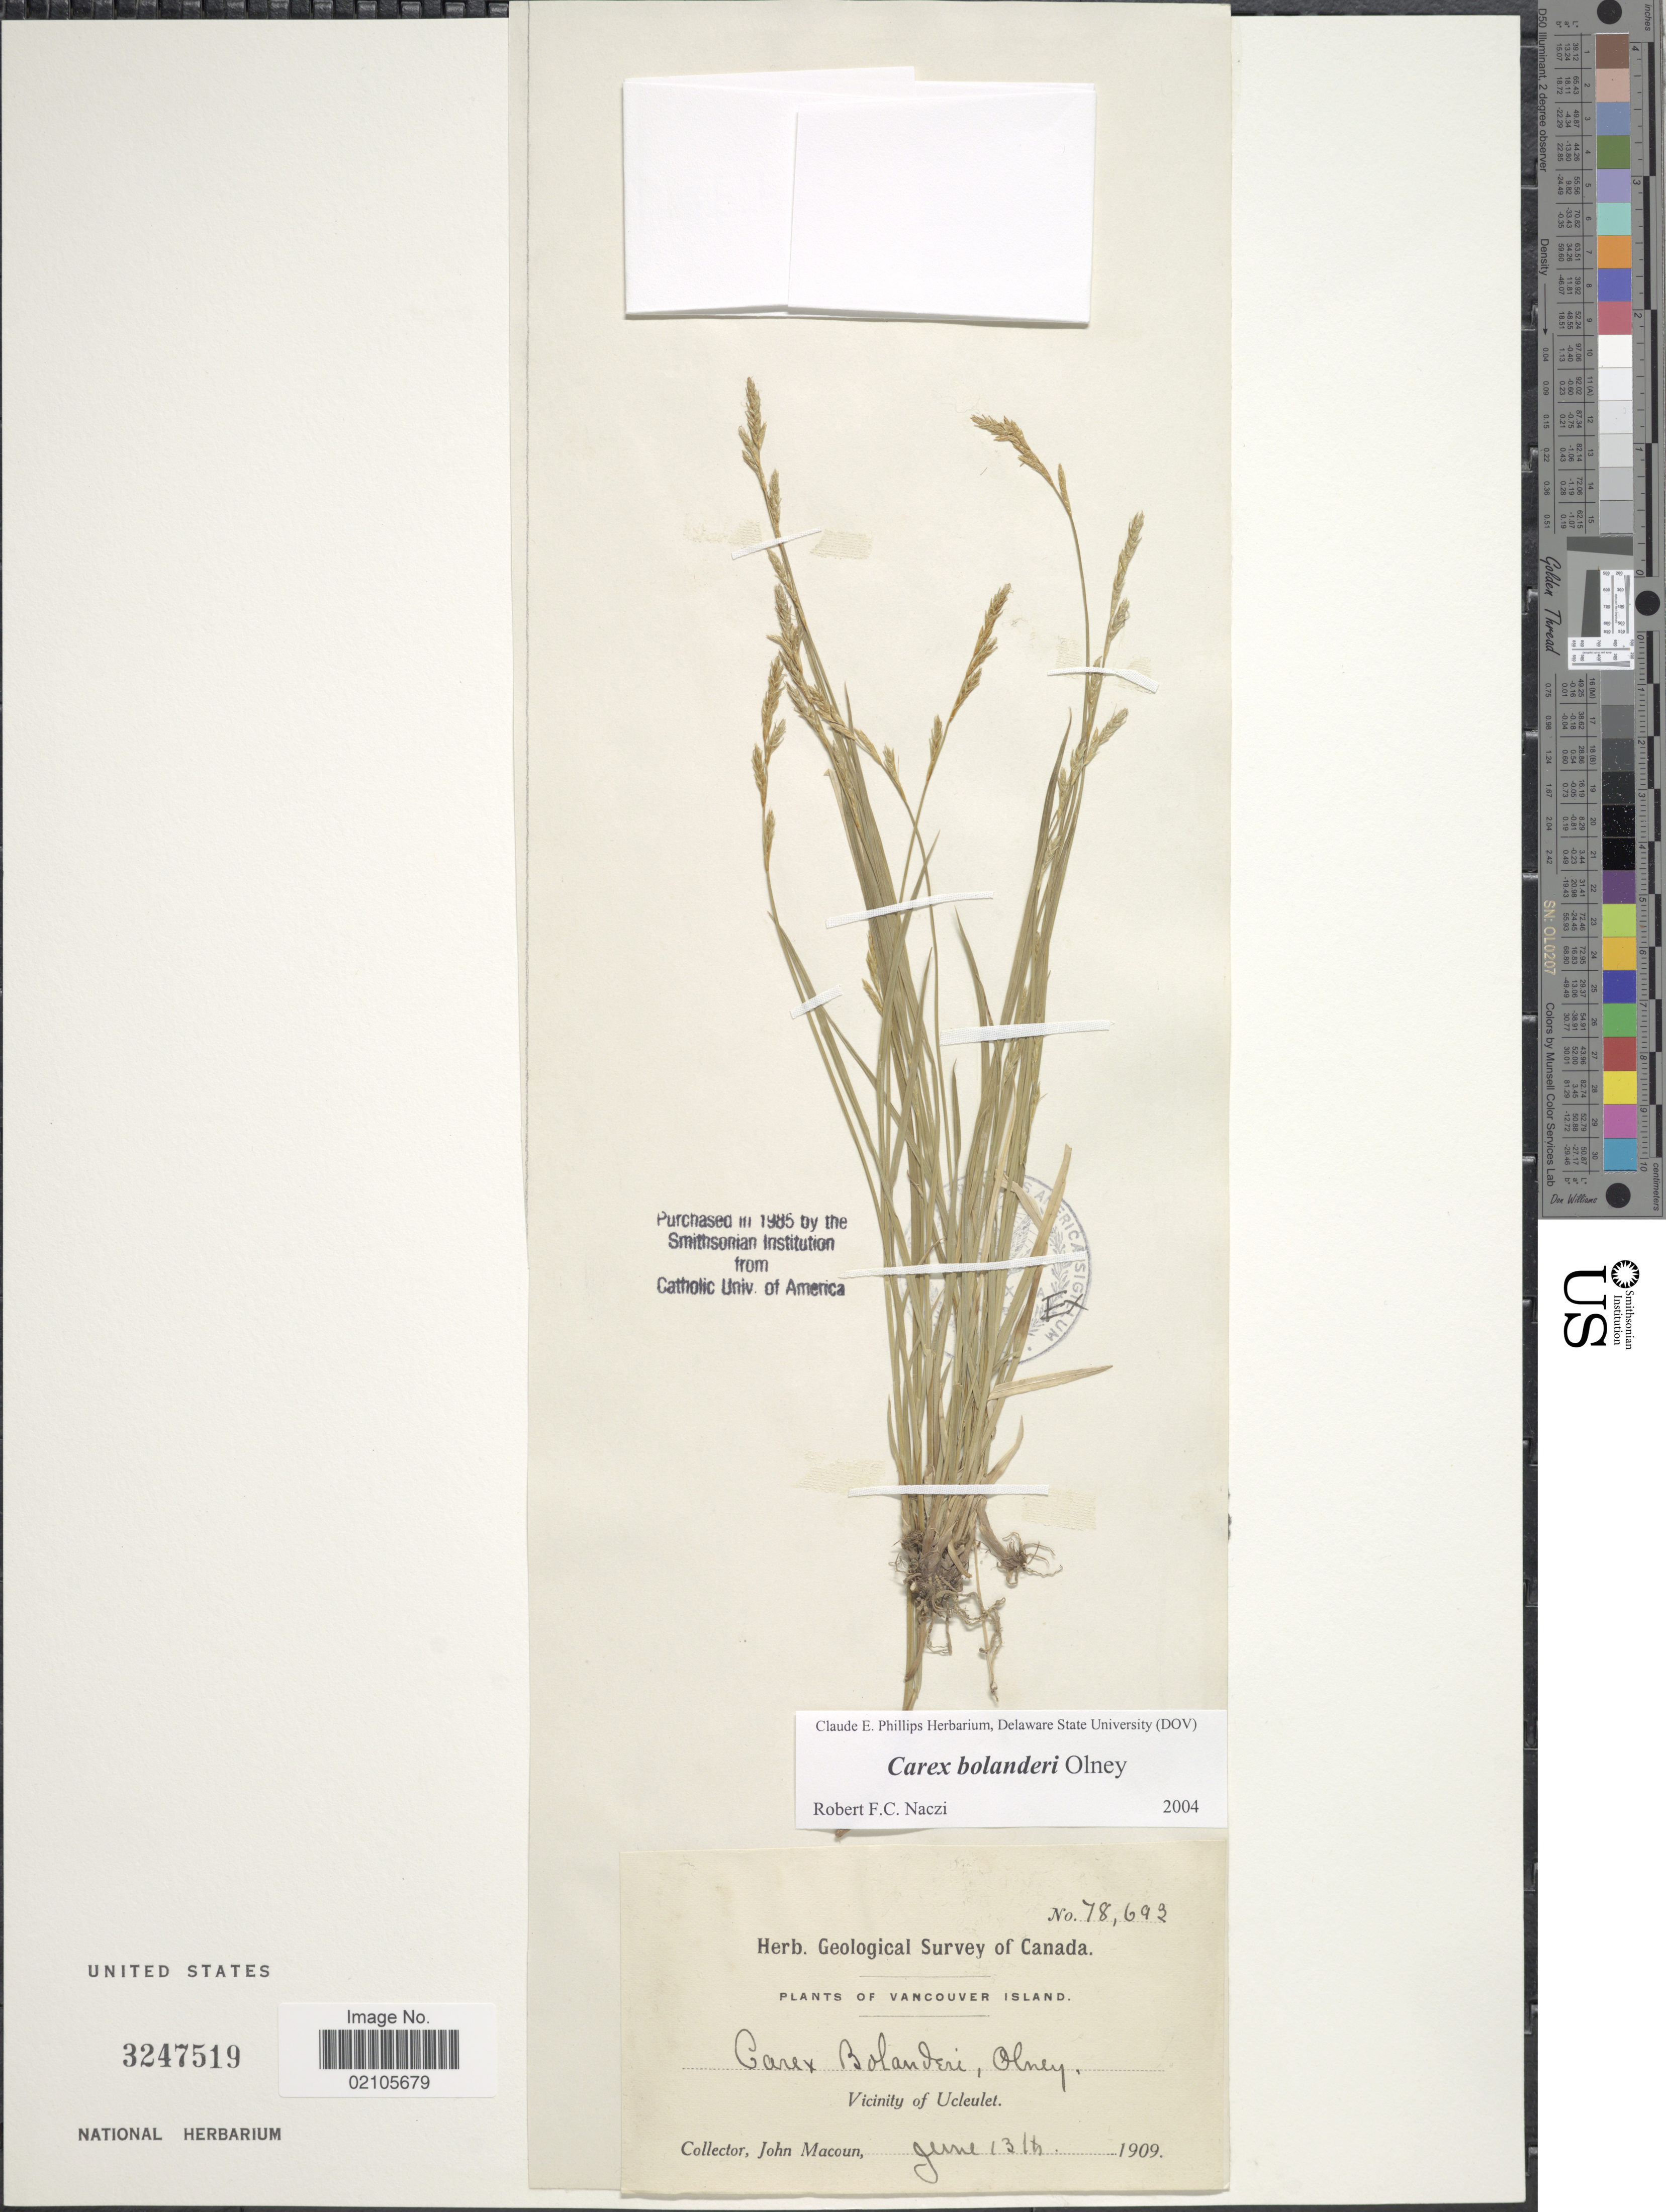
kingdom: Plantae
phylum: Tracheophyta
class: Liliopsida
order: Poales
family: Cyperaceae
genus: Carex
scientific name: Carex bolanderi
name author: Olney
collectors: J. Macoun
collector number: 78692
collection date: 1909-06-13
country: Canada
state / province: British Columbia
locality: Vancouver Island, Vicinity of Ucleulet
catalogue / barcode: US 3247519